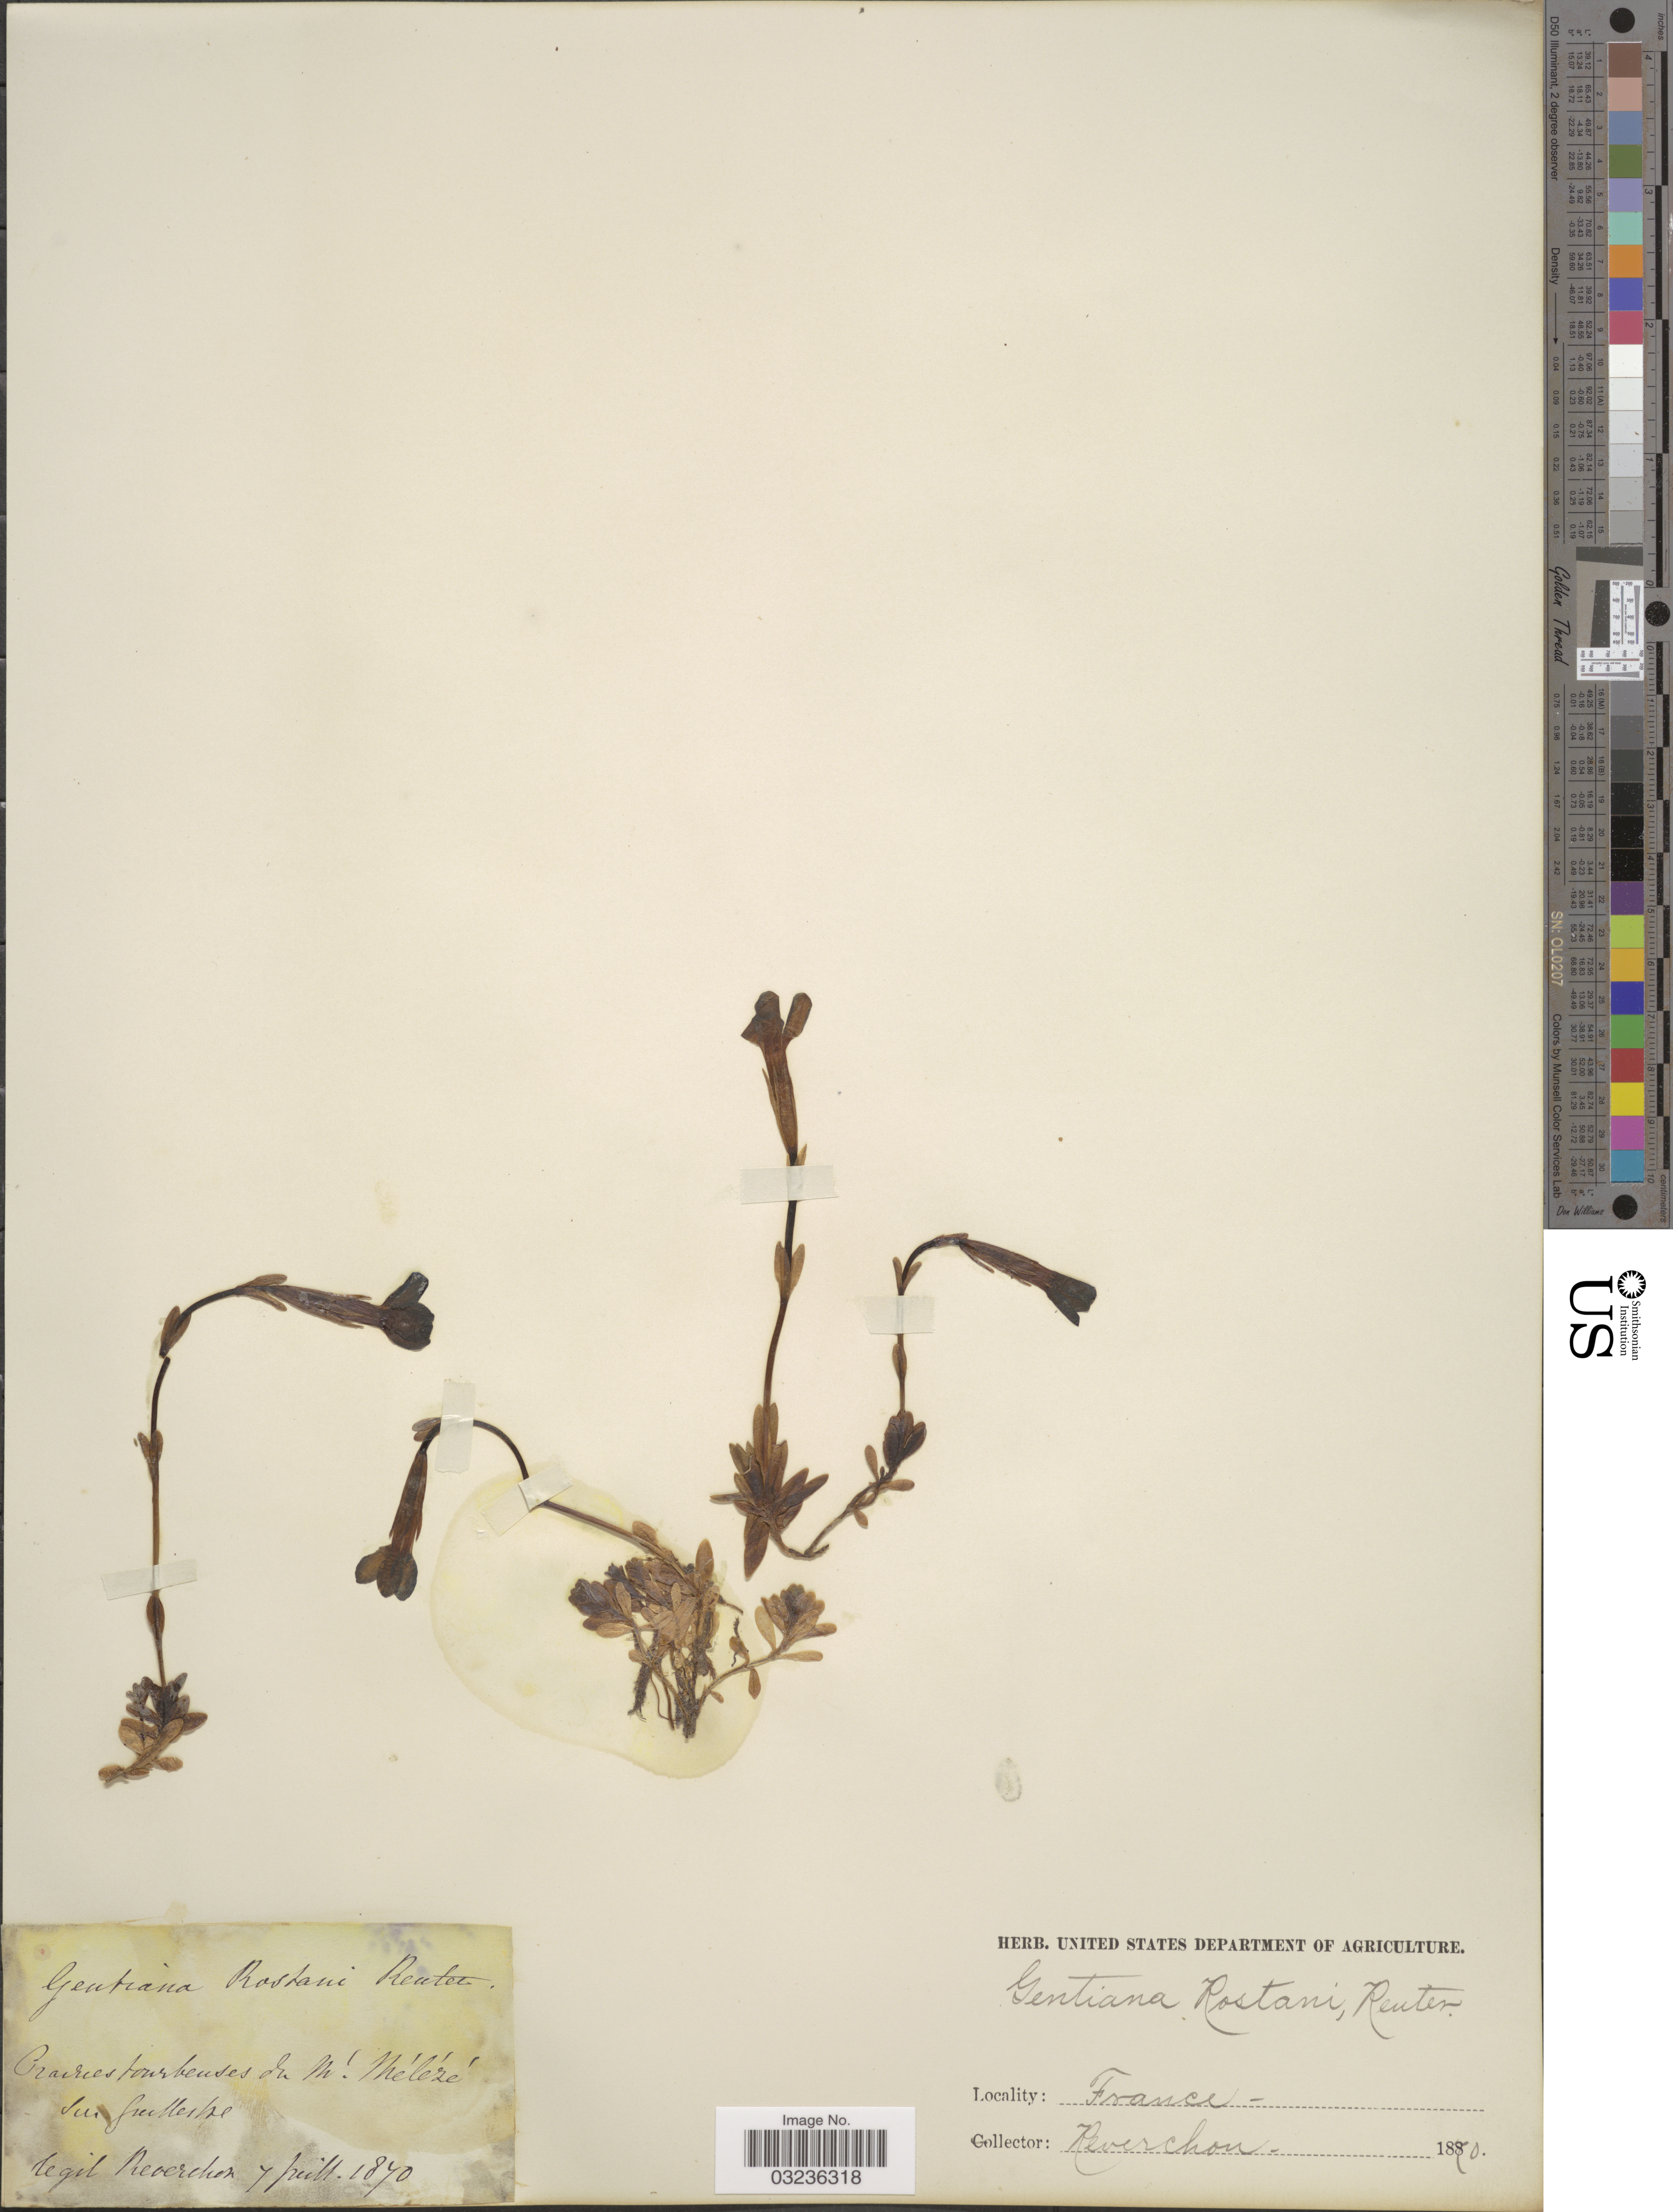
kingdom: Plantae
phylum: Tracheophyta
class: Magnoliopsida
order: Gentianales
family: Gentianaceae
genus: Gentiana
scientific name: Gentiana rostanii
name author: Reut. ex Verl.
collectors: -. Reverchon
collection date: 1870-07-07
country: France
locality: Prairies tourbeuses de M [illegible text] Méléze sur Seussesse. [interpreted]